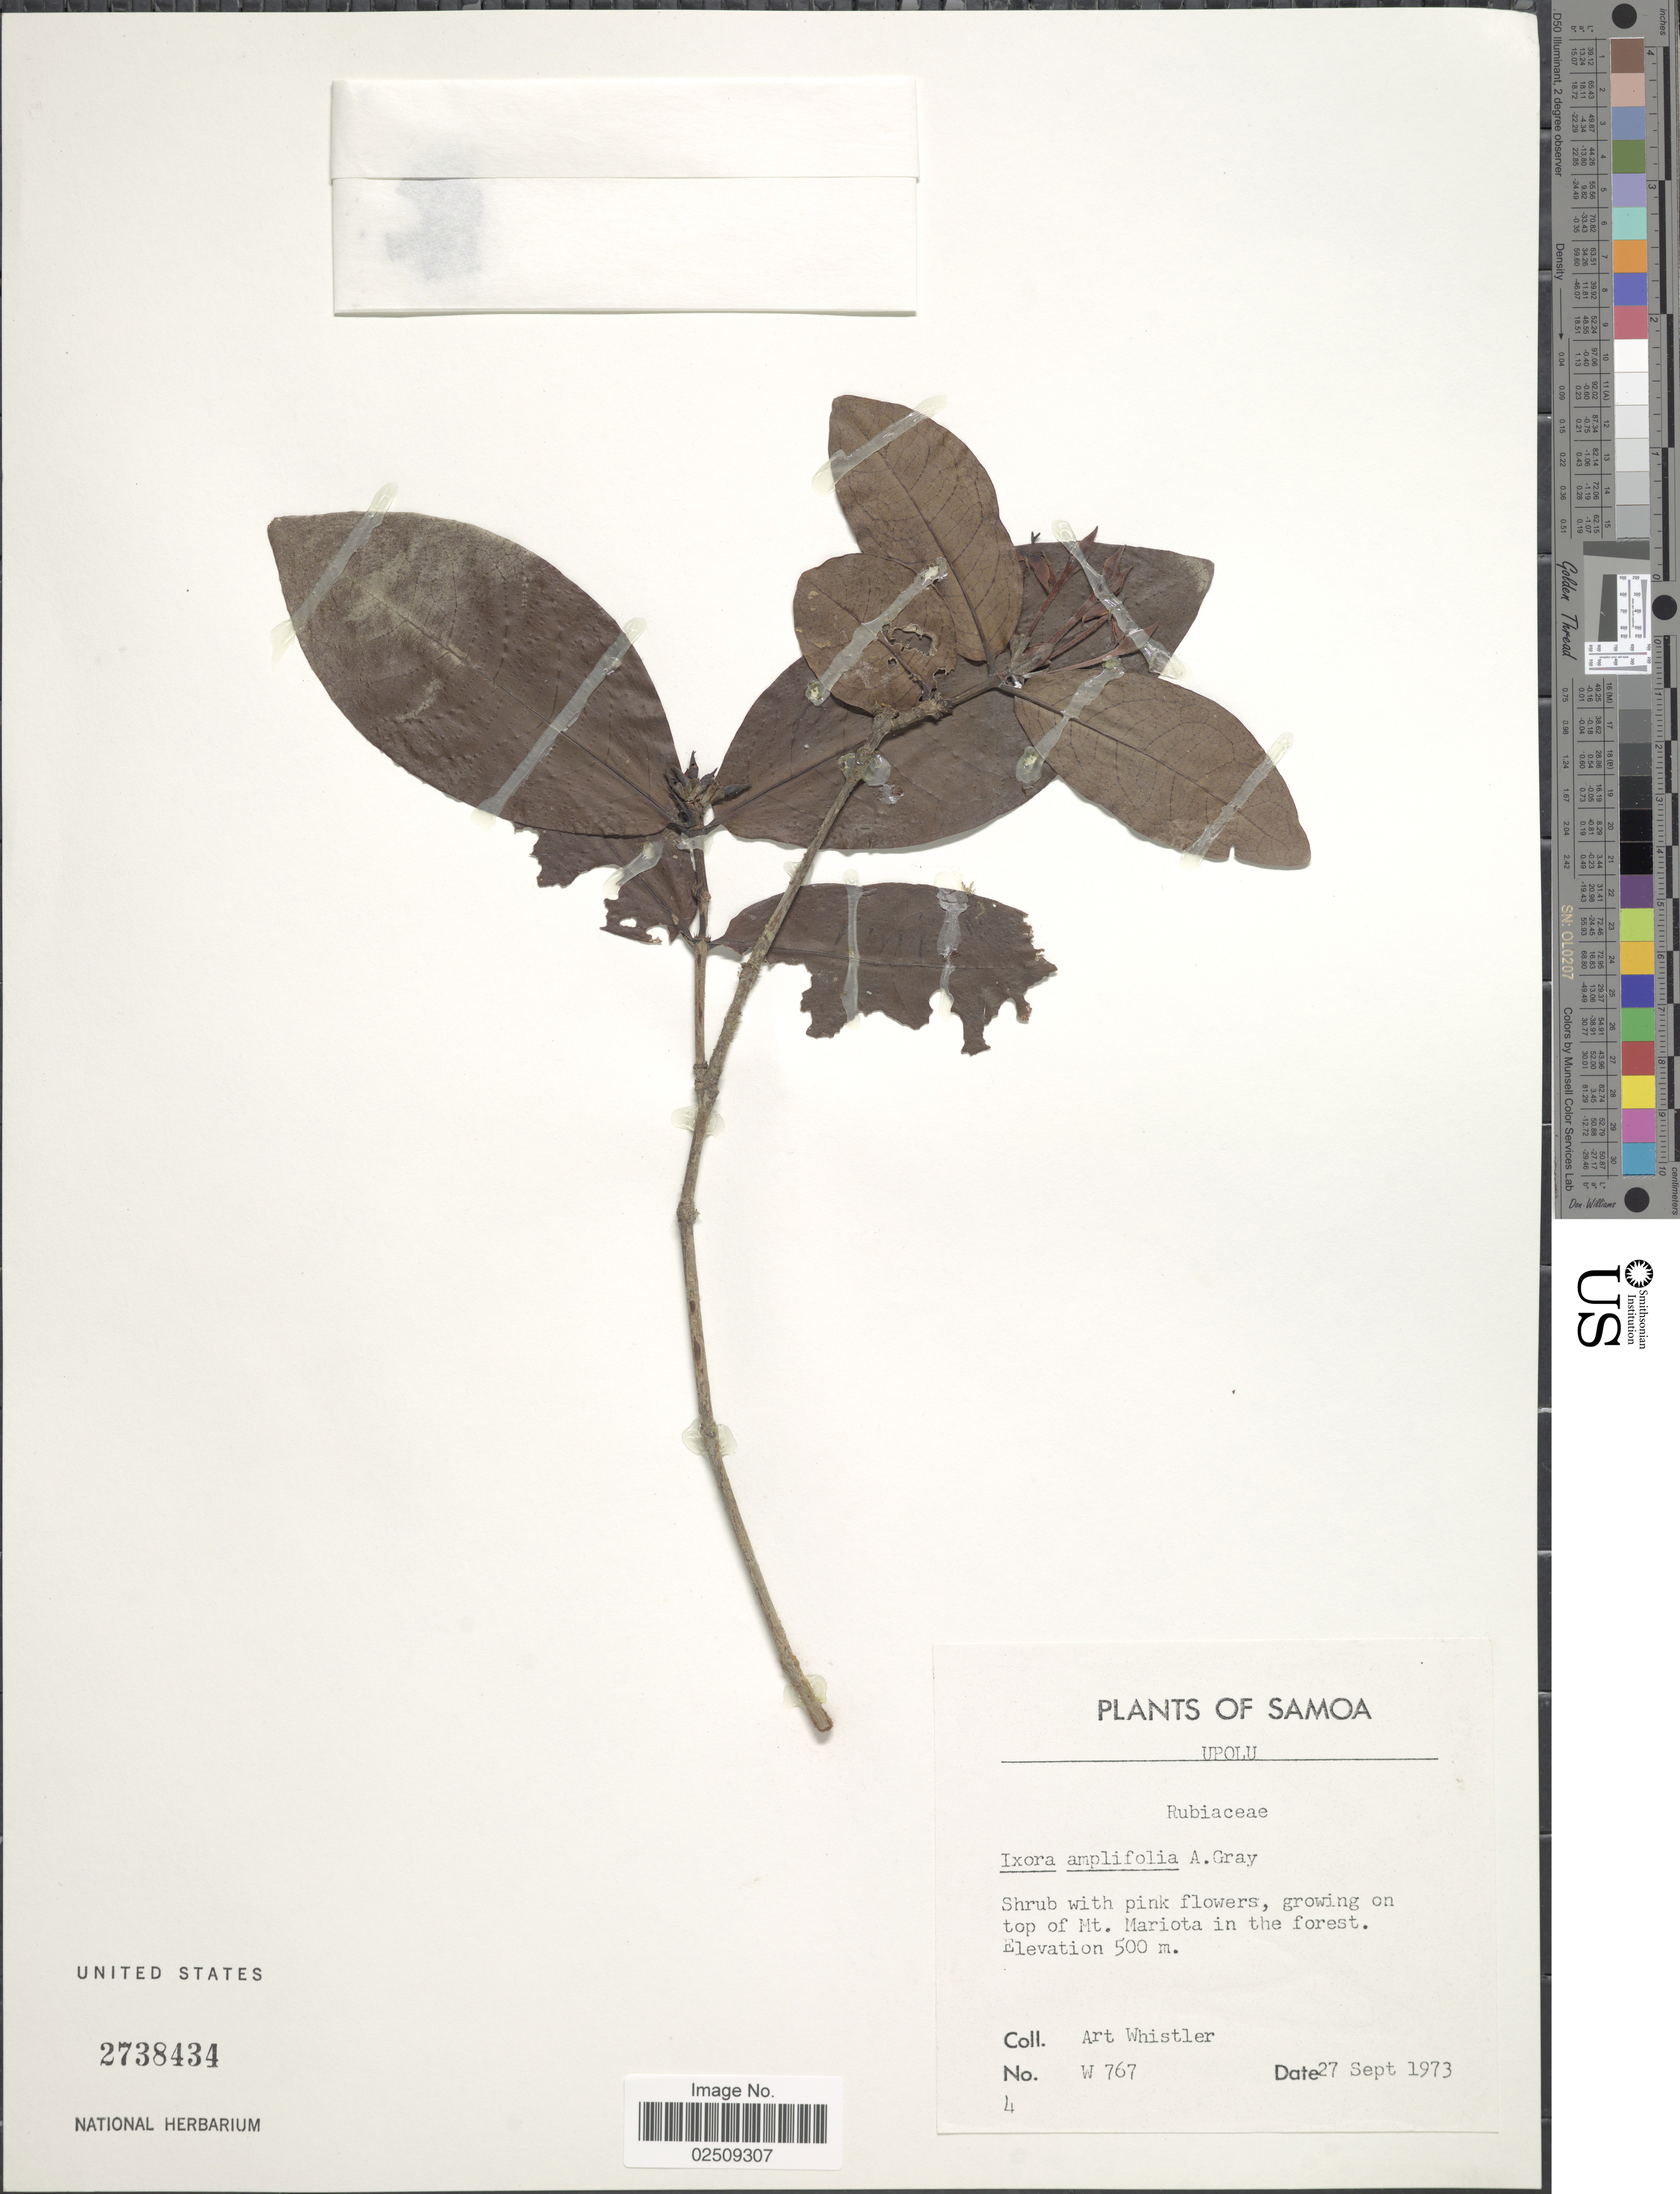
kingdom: Plantae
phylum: Tracheophyta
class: Magnoliopsida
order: Gentianales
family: Rubiaceae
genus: Ixora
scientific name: Ixora amplifolia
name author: A. Gray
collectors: A. Whistler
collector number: W 767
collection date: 1973-09-27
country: Samoa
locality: Samoa. Upolu. On top of Mt. Mariota in the forest.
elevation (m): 500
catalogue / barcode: US 2738434